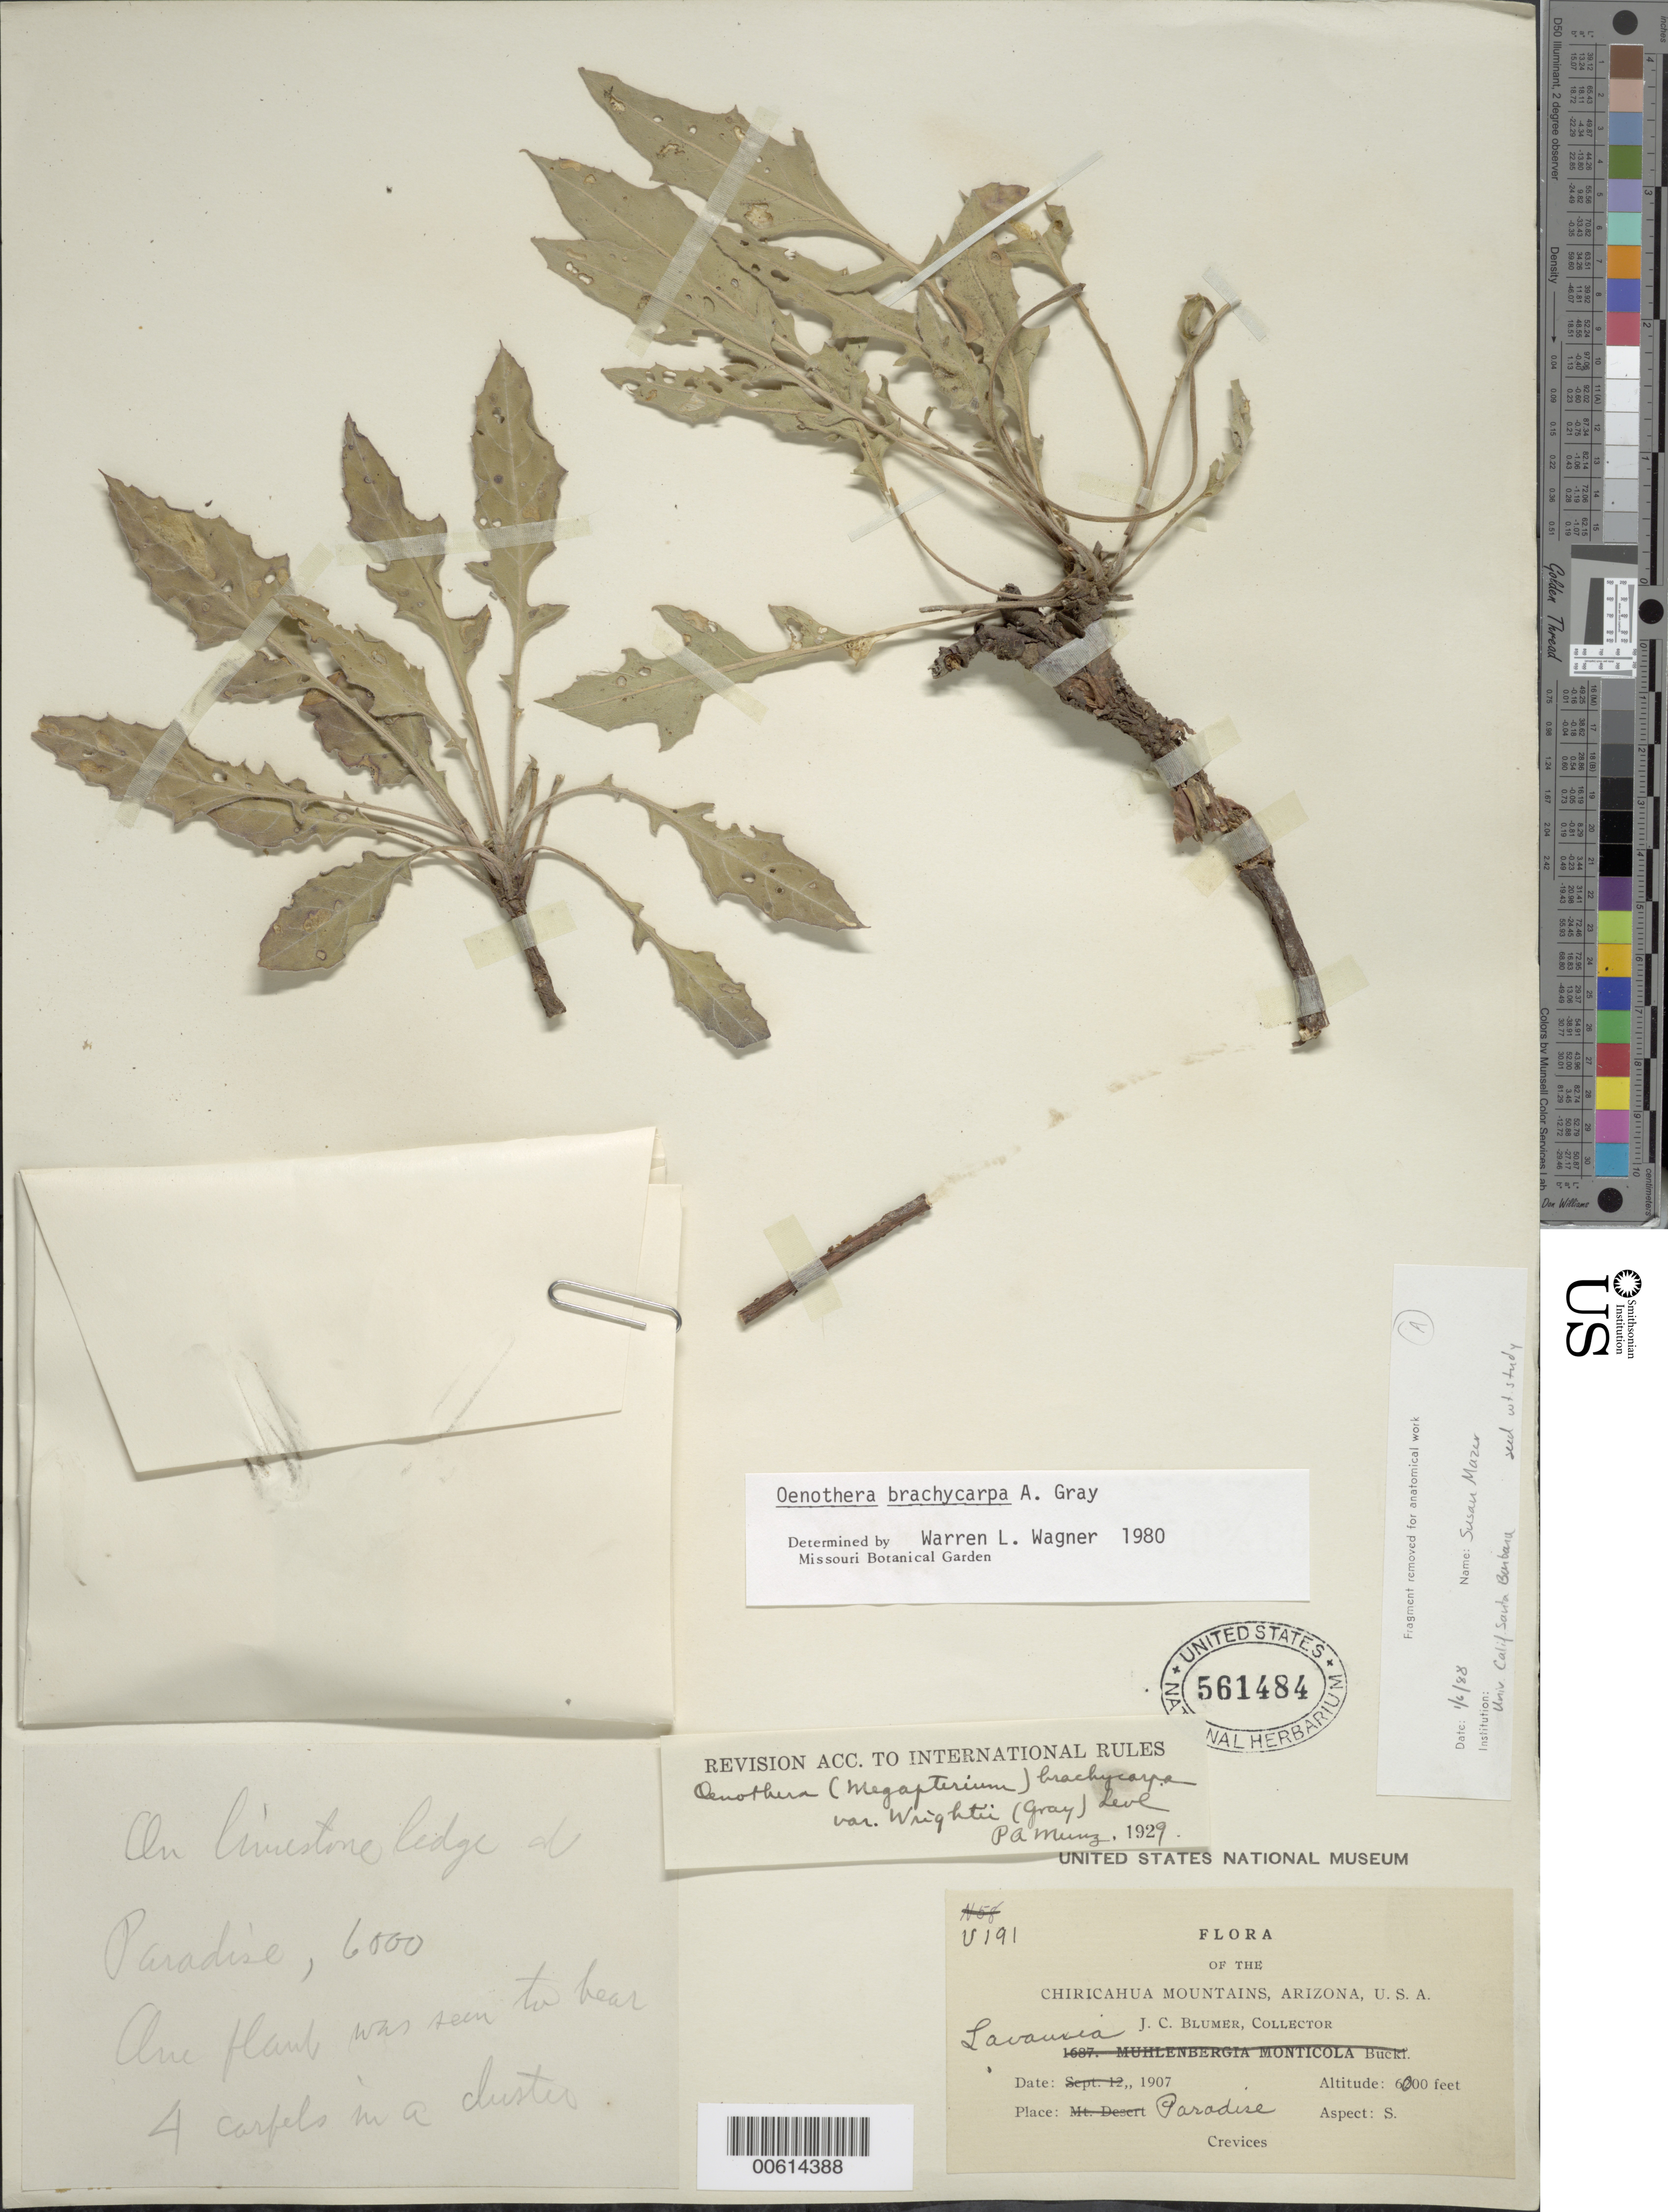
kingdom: Plantae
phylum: Tracheophyta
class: Magnoliopsida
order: Myrtales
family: Onagraceae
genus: Oenothera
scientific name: Oenothera brachycarpa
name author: A. Gray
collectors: J. C. Blumer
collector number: U191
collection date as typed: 1907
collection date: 1907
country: United States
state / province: Arizona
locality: Chiricahua Mts., Paradise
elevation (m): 1829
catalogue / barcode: US 561484